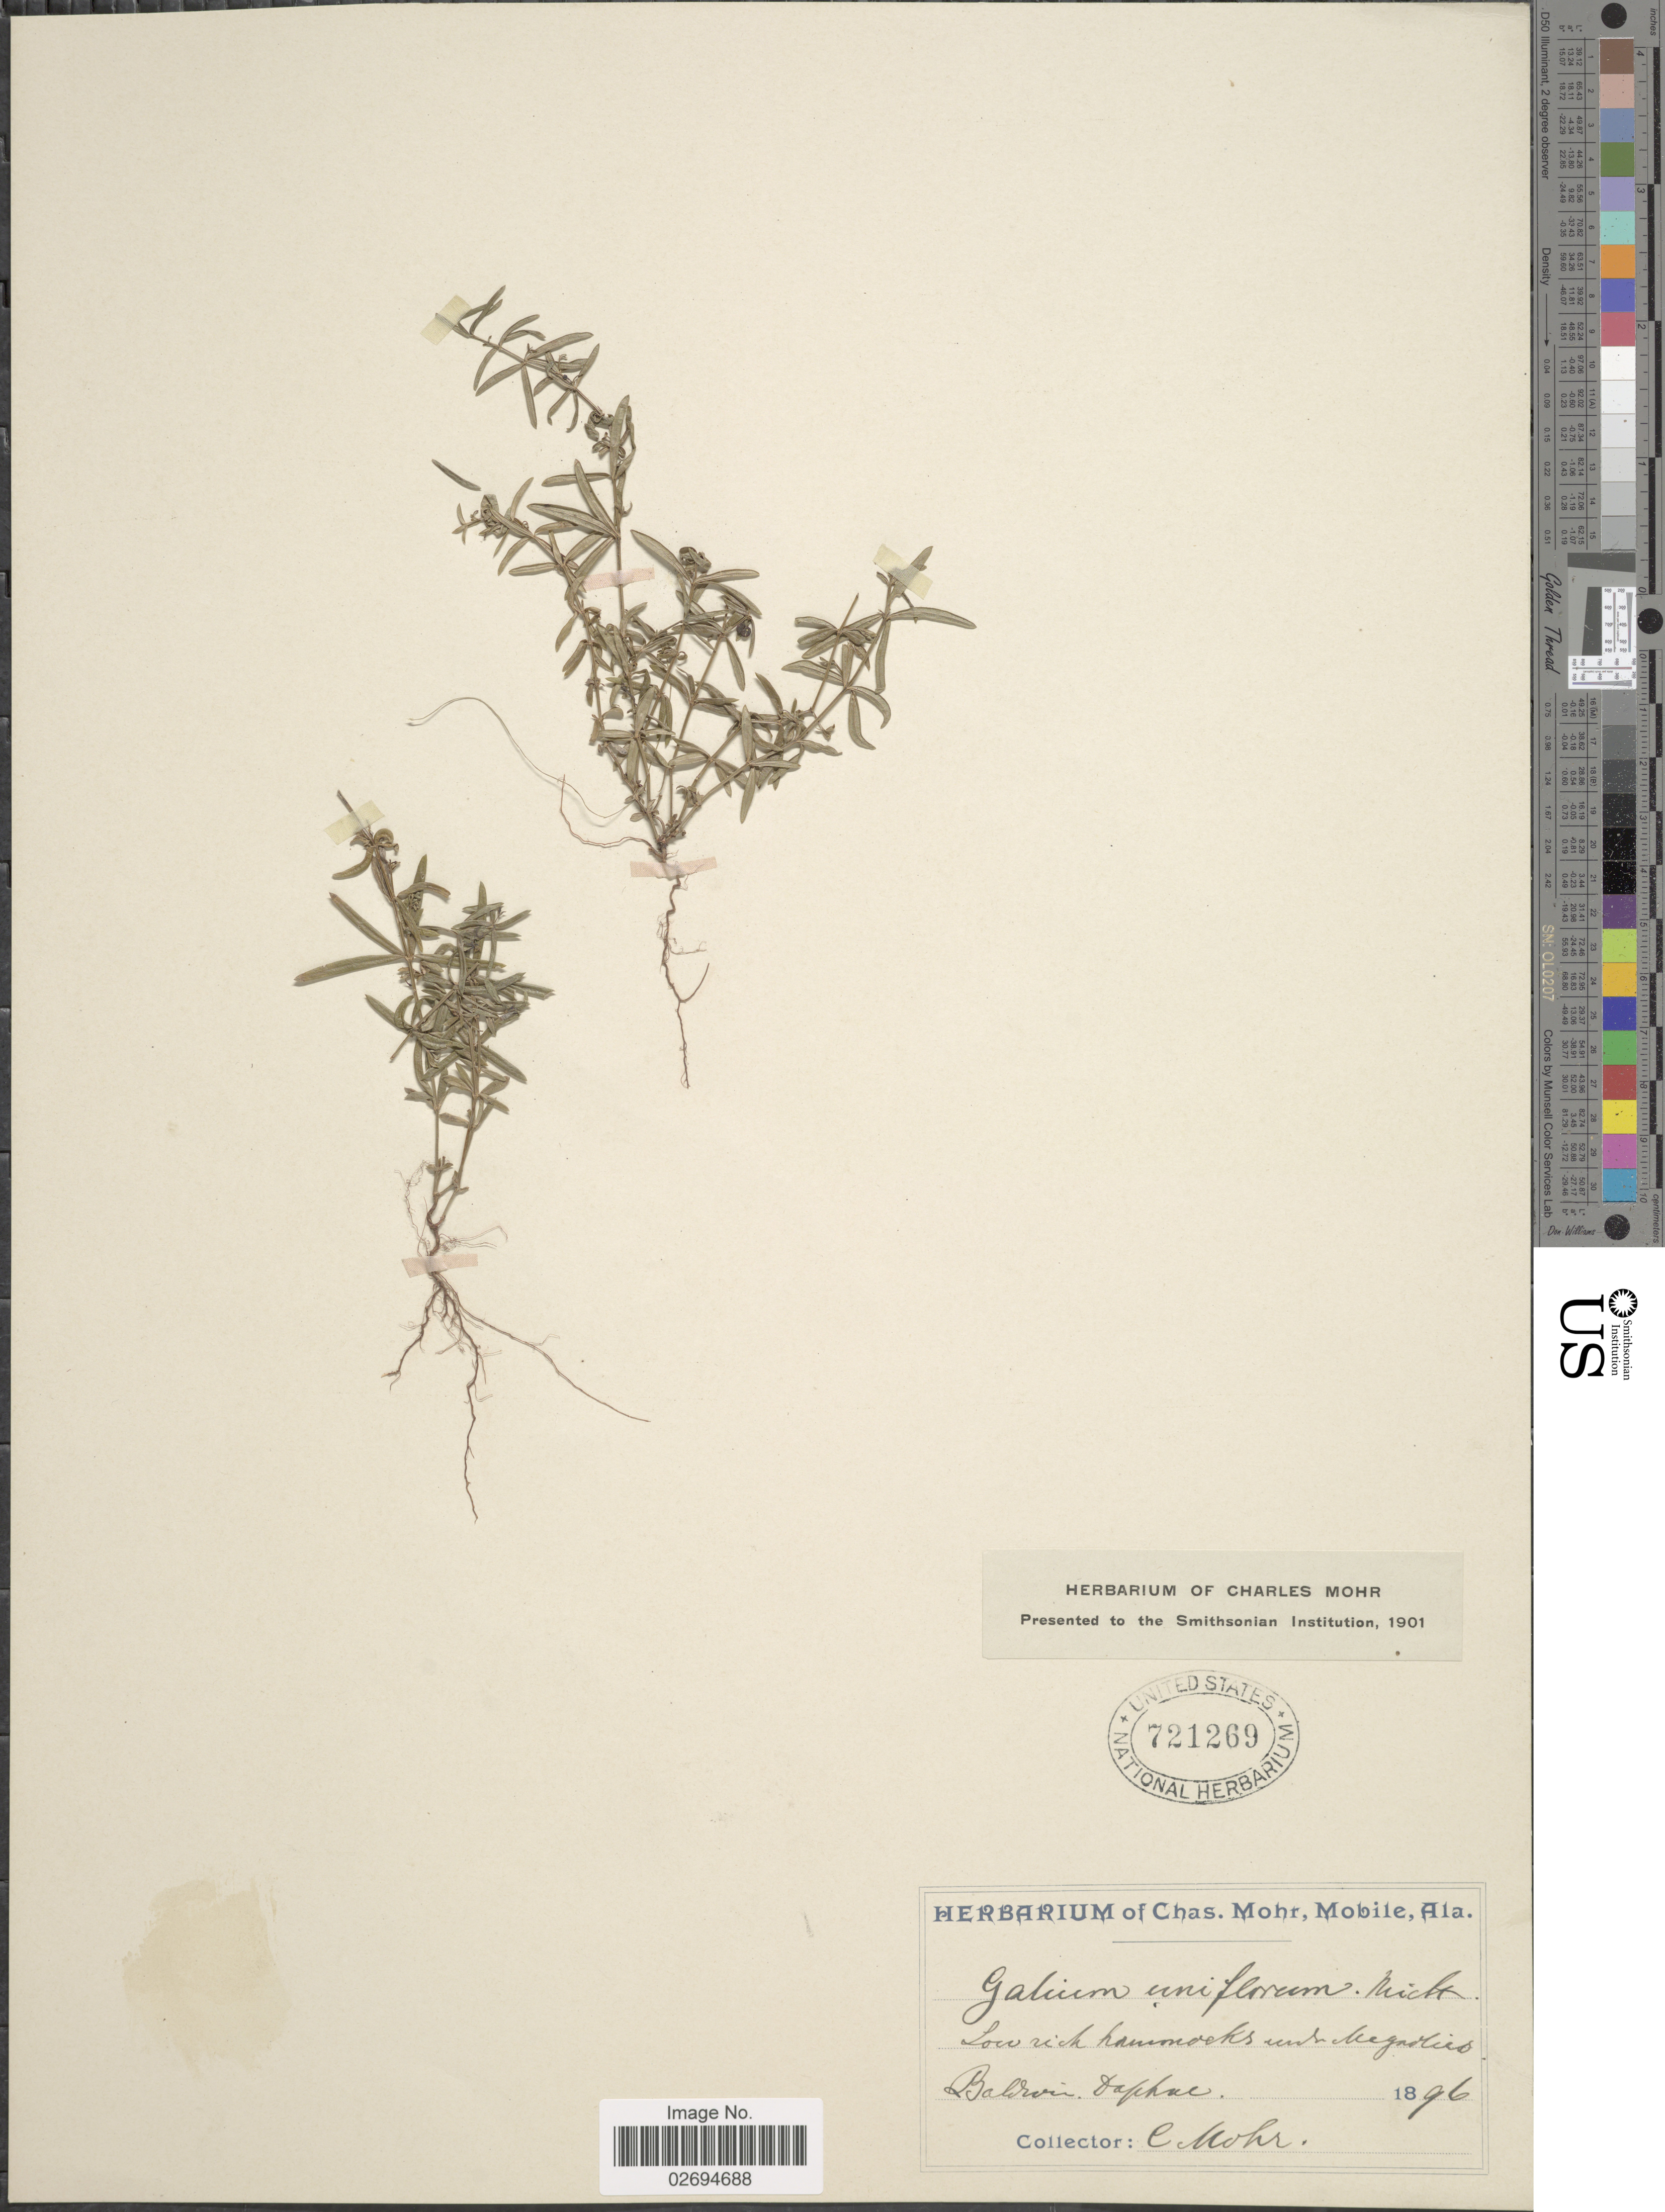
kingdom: Plantae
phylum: Tracheophyta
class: Magnoliopsida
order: Gentianales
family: Rubiaceae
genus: Galium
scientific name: Galium uniflorum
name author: Michx.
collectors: C. T. Mohr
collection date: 1896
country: United States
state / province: Louisiana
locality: Baldwin, Daphne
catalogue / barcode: US 721269